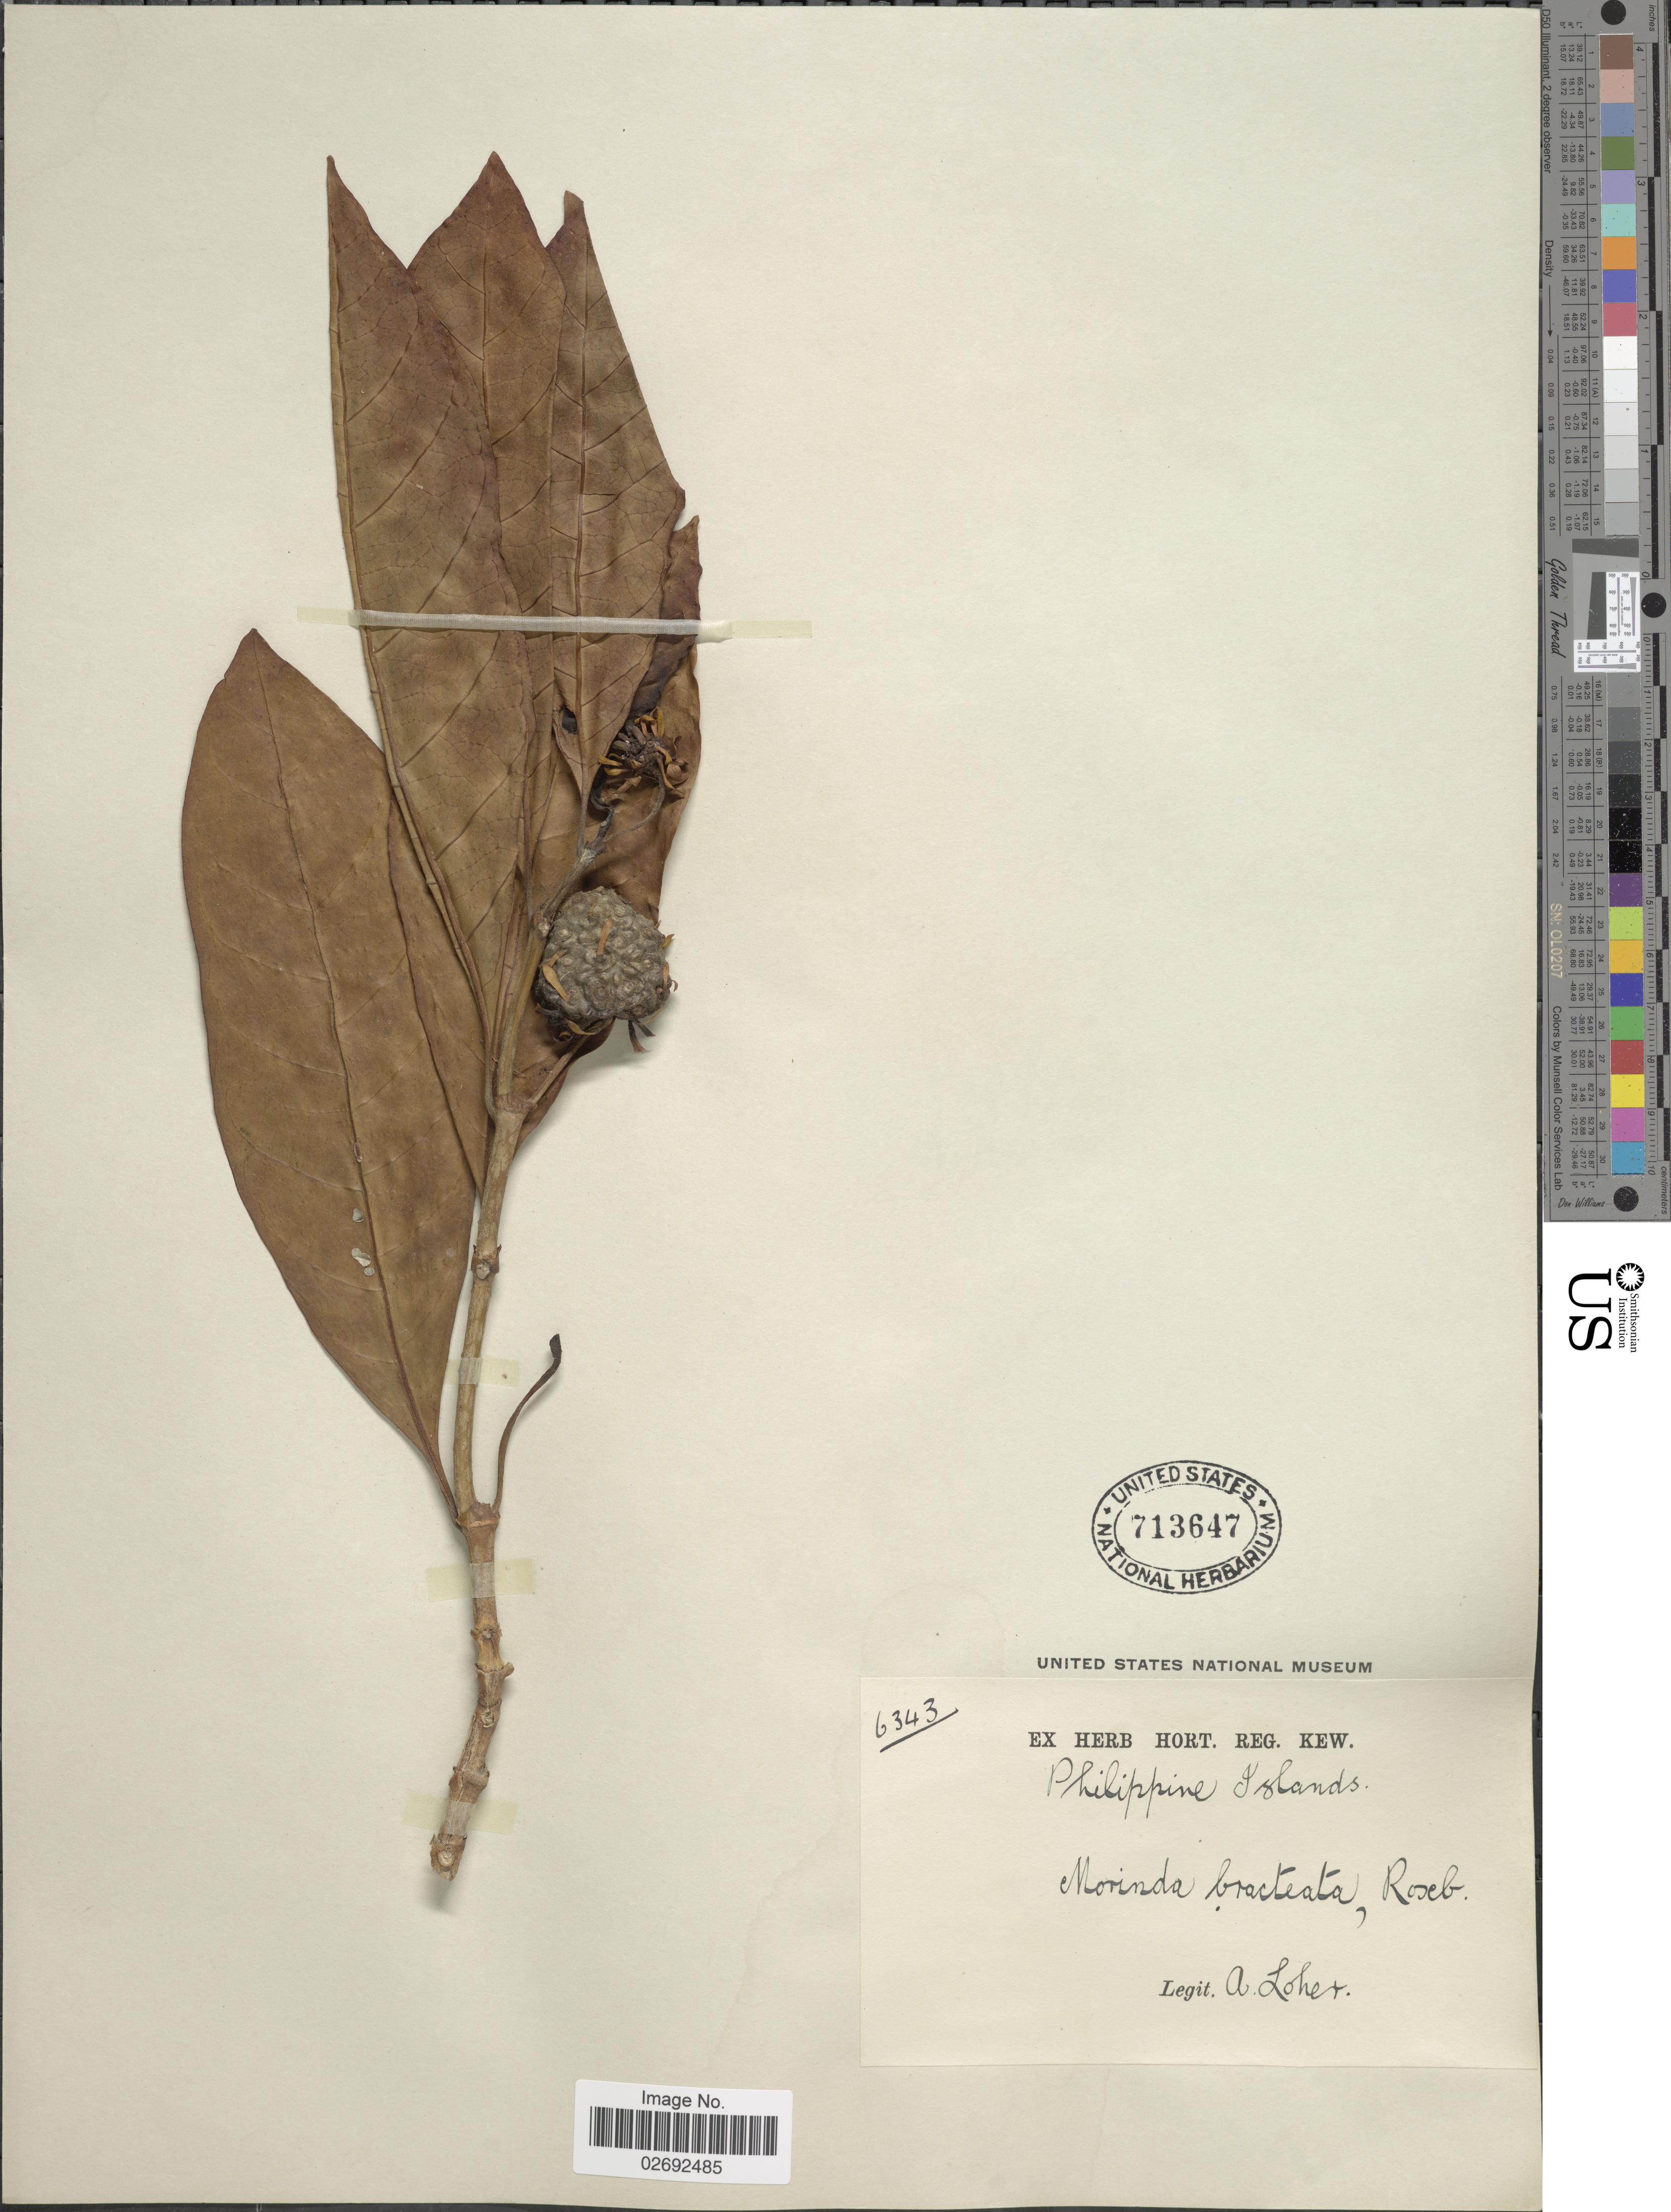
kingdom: Plantae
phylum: Tracheophyta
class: Magnoliopsida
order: Gentianales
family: Rubiaceae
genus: Morinda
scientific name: Morinda bracteata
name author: Roxb.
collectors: A. Loher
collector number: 6343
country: Philippines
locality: Phillippine Islands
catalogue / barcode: US 713647